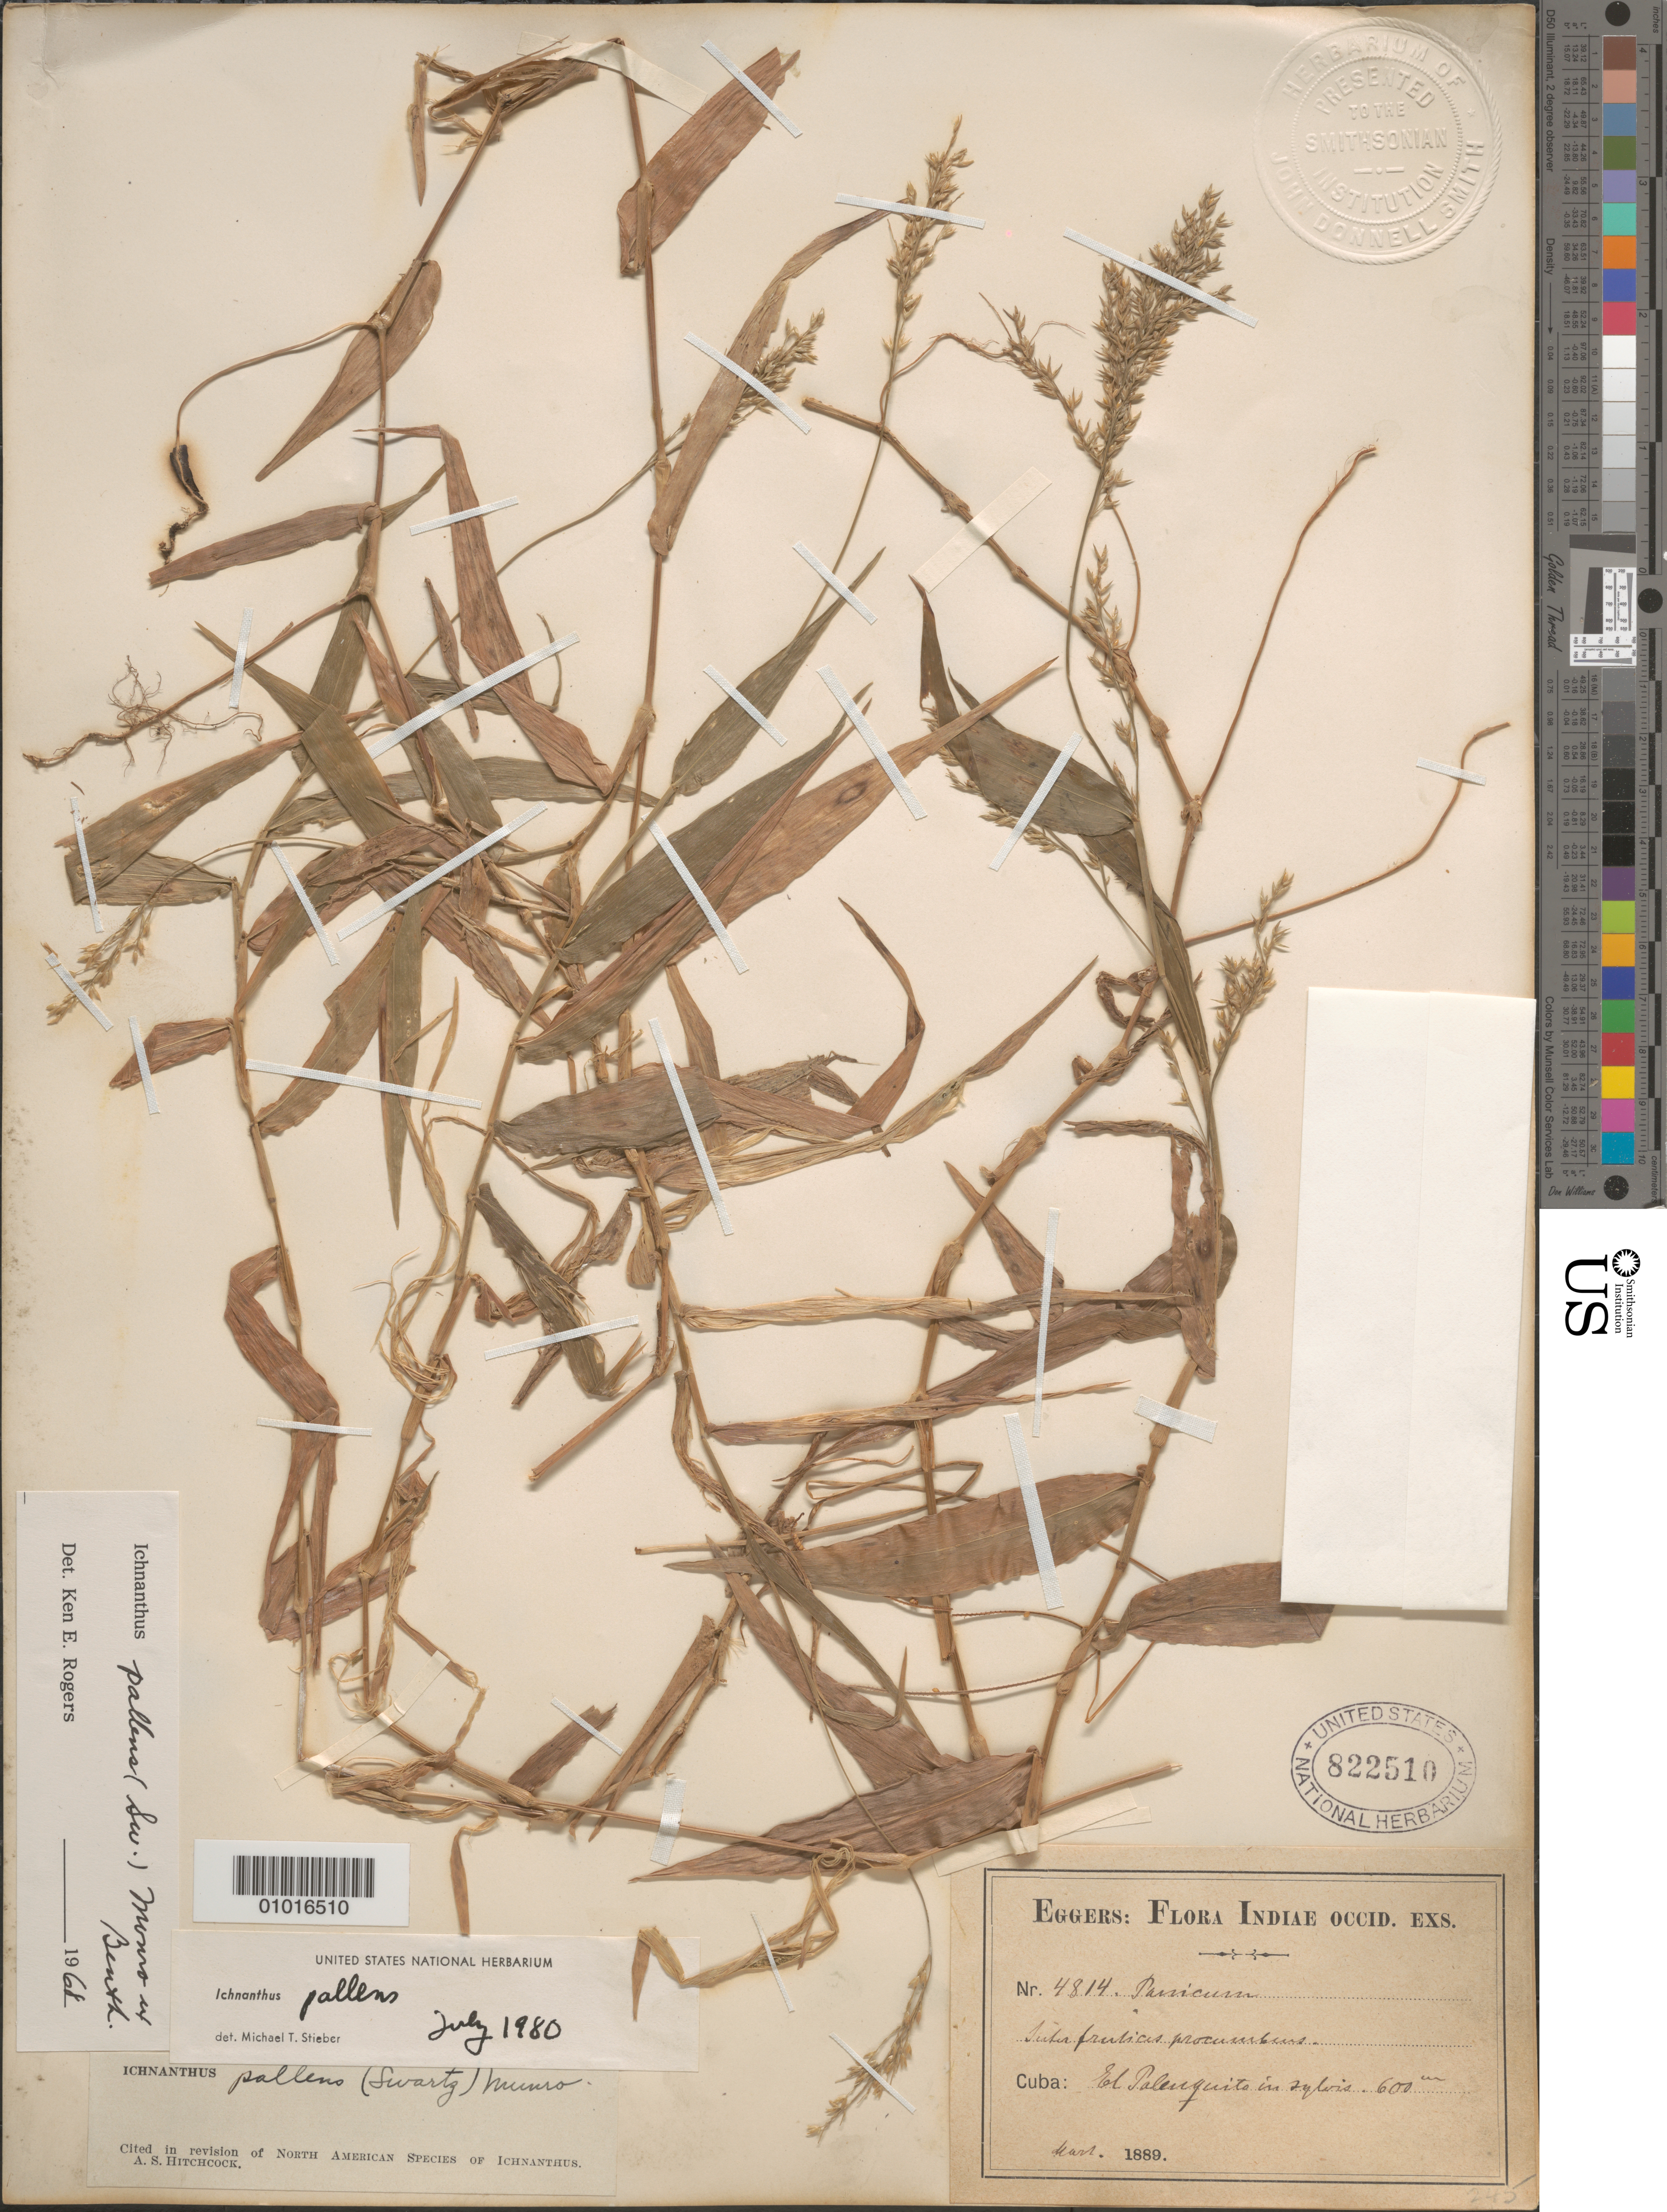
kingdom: Plantae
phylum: Tracheophyta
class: Liliopsida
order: Poales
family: Poaceae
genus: Ichnanthus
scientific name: Ichnanthus pallens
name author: (Sw.) Munro ex Benth.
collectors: H. F. A. von Eggers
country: Cuba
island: Cuba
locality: El Paleuquita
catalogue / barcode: US 822510